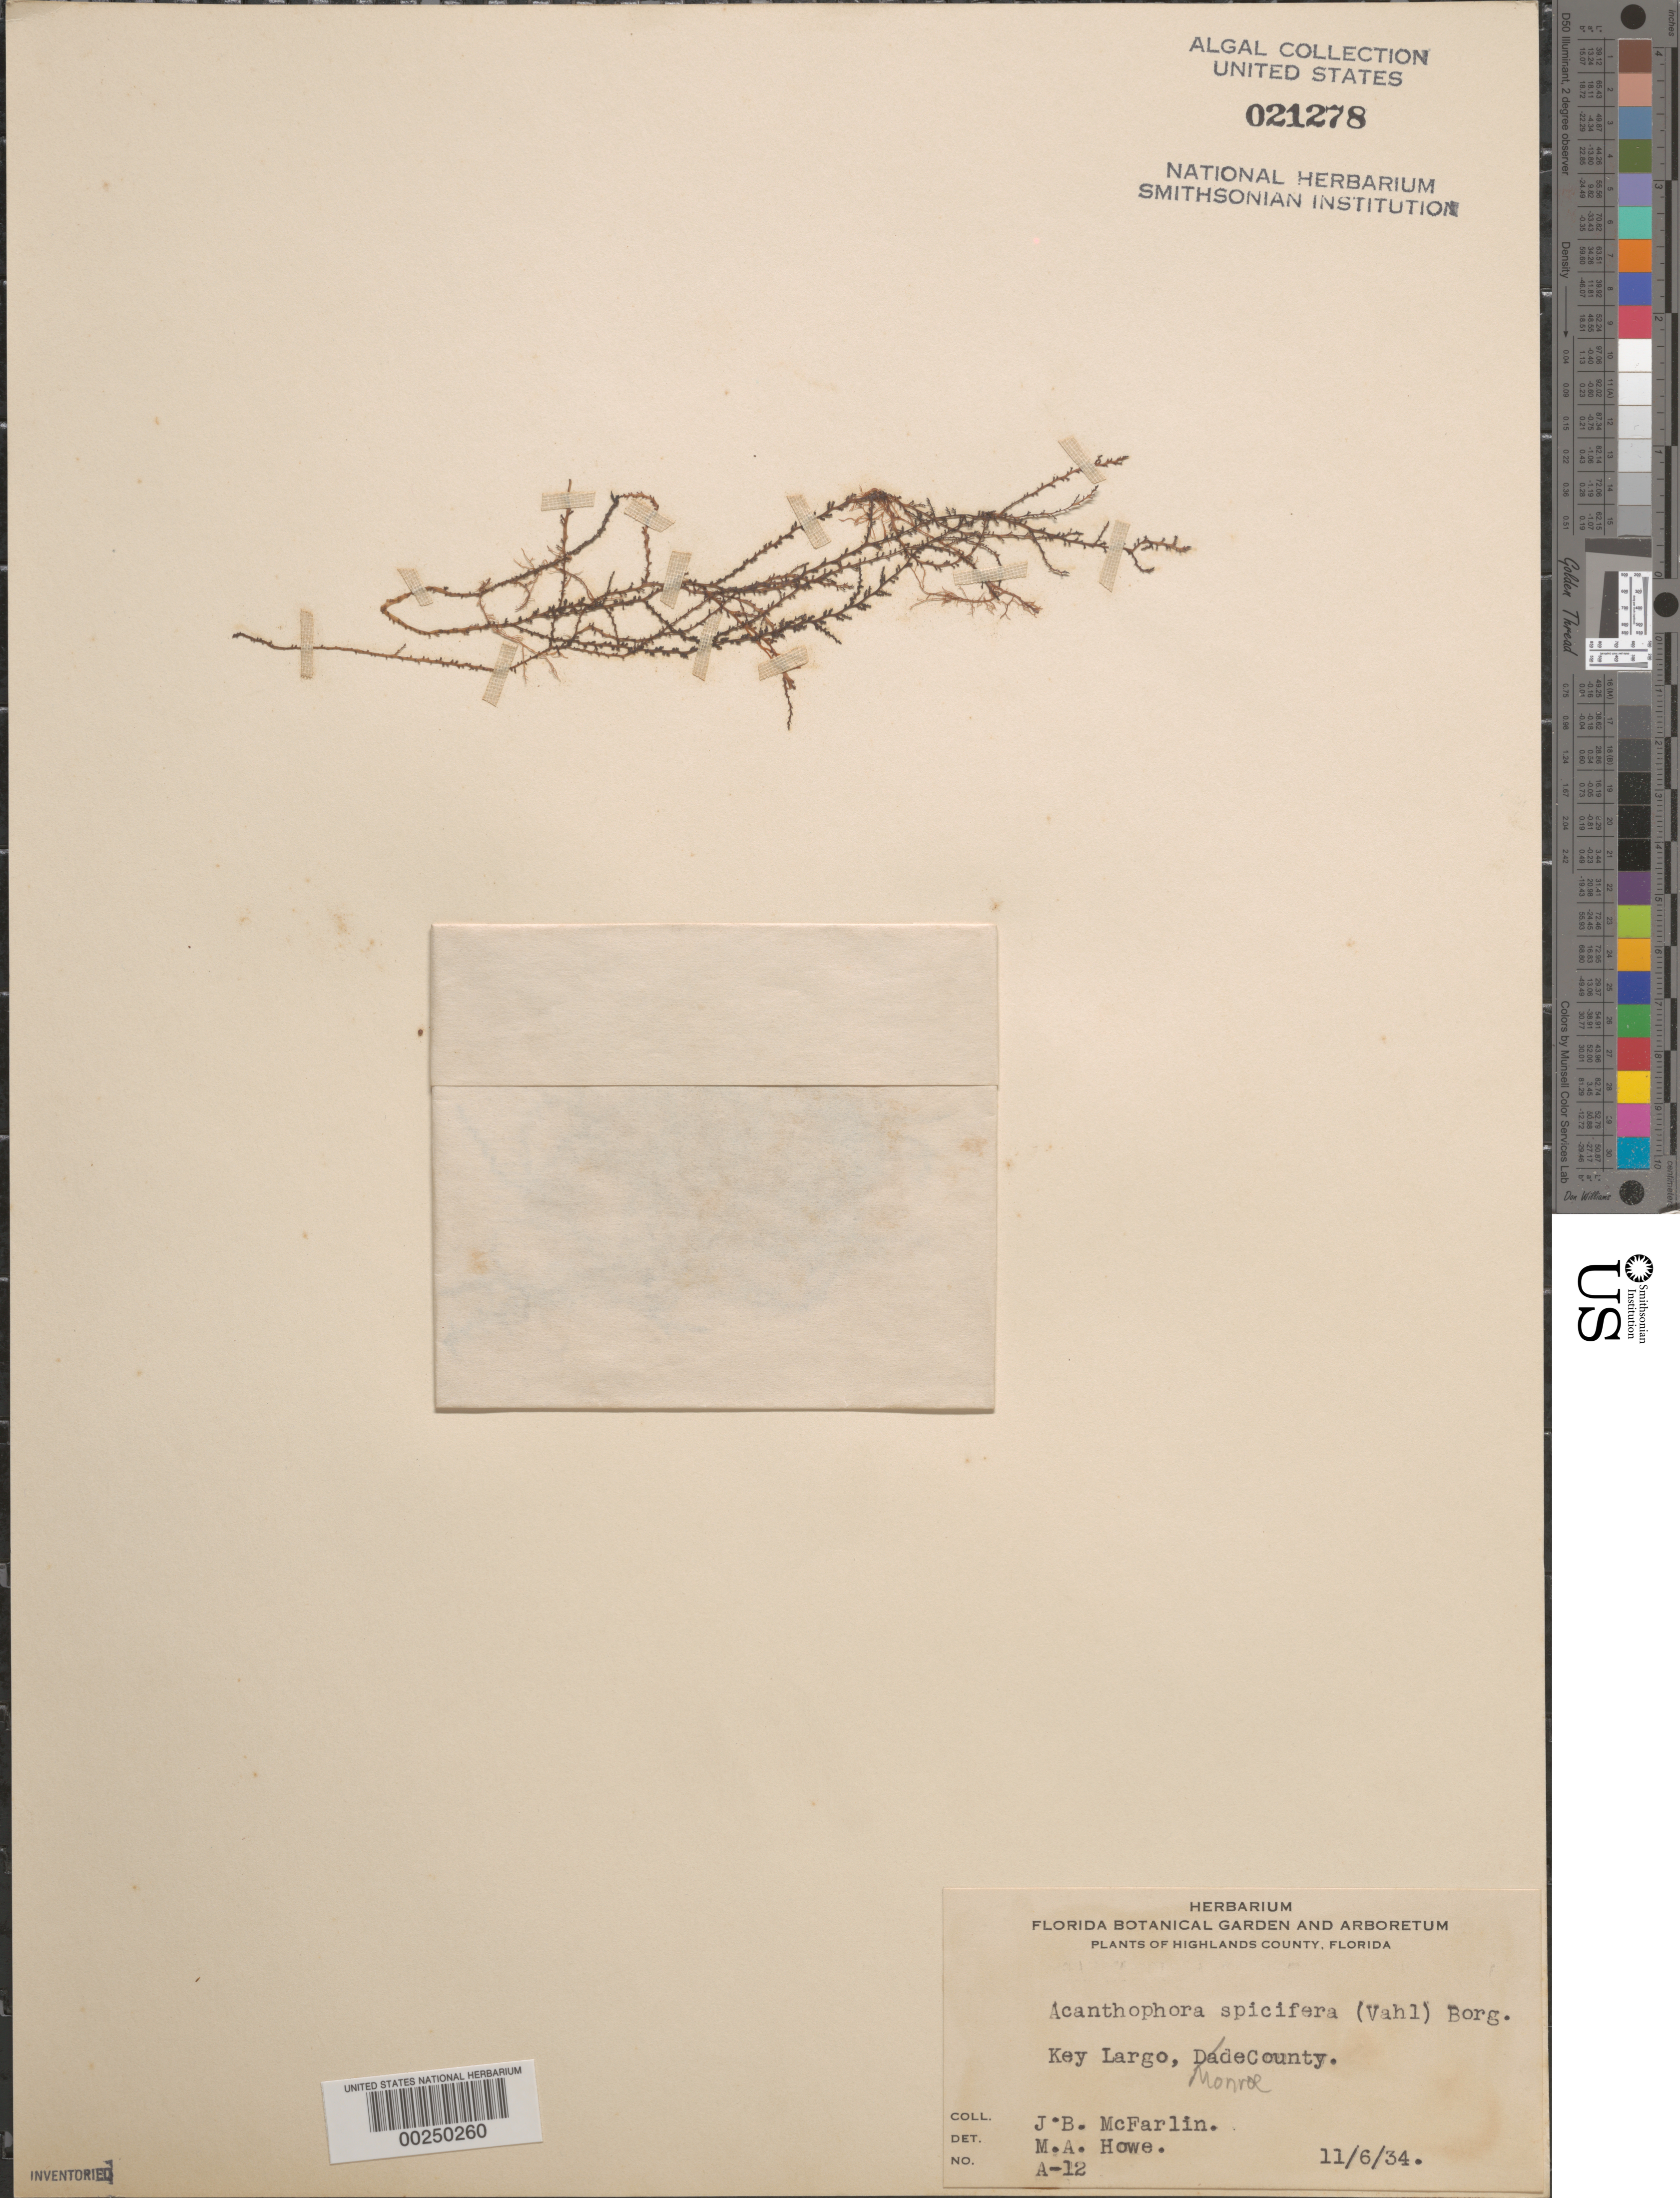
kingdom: Plantae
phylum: Rhodophyta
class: Florideophyceae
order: Ceramiales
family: Rhodomelaceae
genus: Acanthophora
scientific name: Acanthophora spicifera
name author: (Vahl) Børgesen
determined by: Howe, M. A.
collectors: J. McFarlin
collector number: A12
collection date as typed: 06 Nov 1934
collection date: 1934-11-06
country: United States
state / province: Florida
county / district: Monroe County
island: Key Largo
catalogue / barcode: US 21278